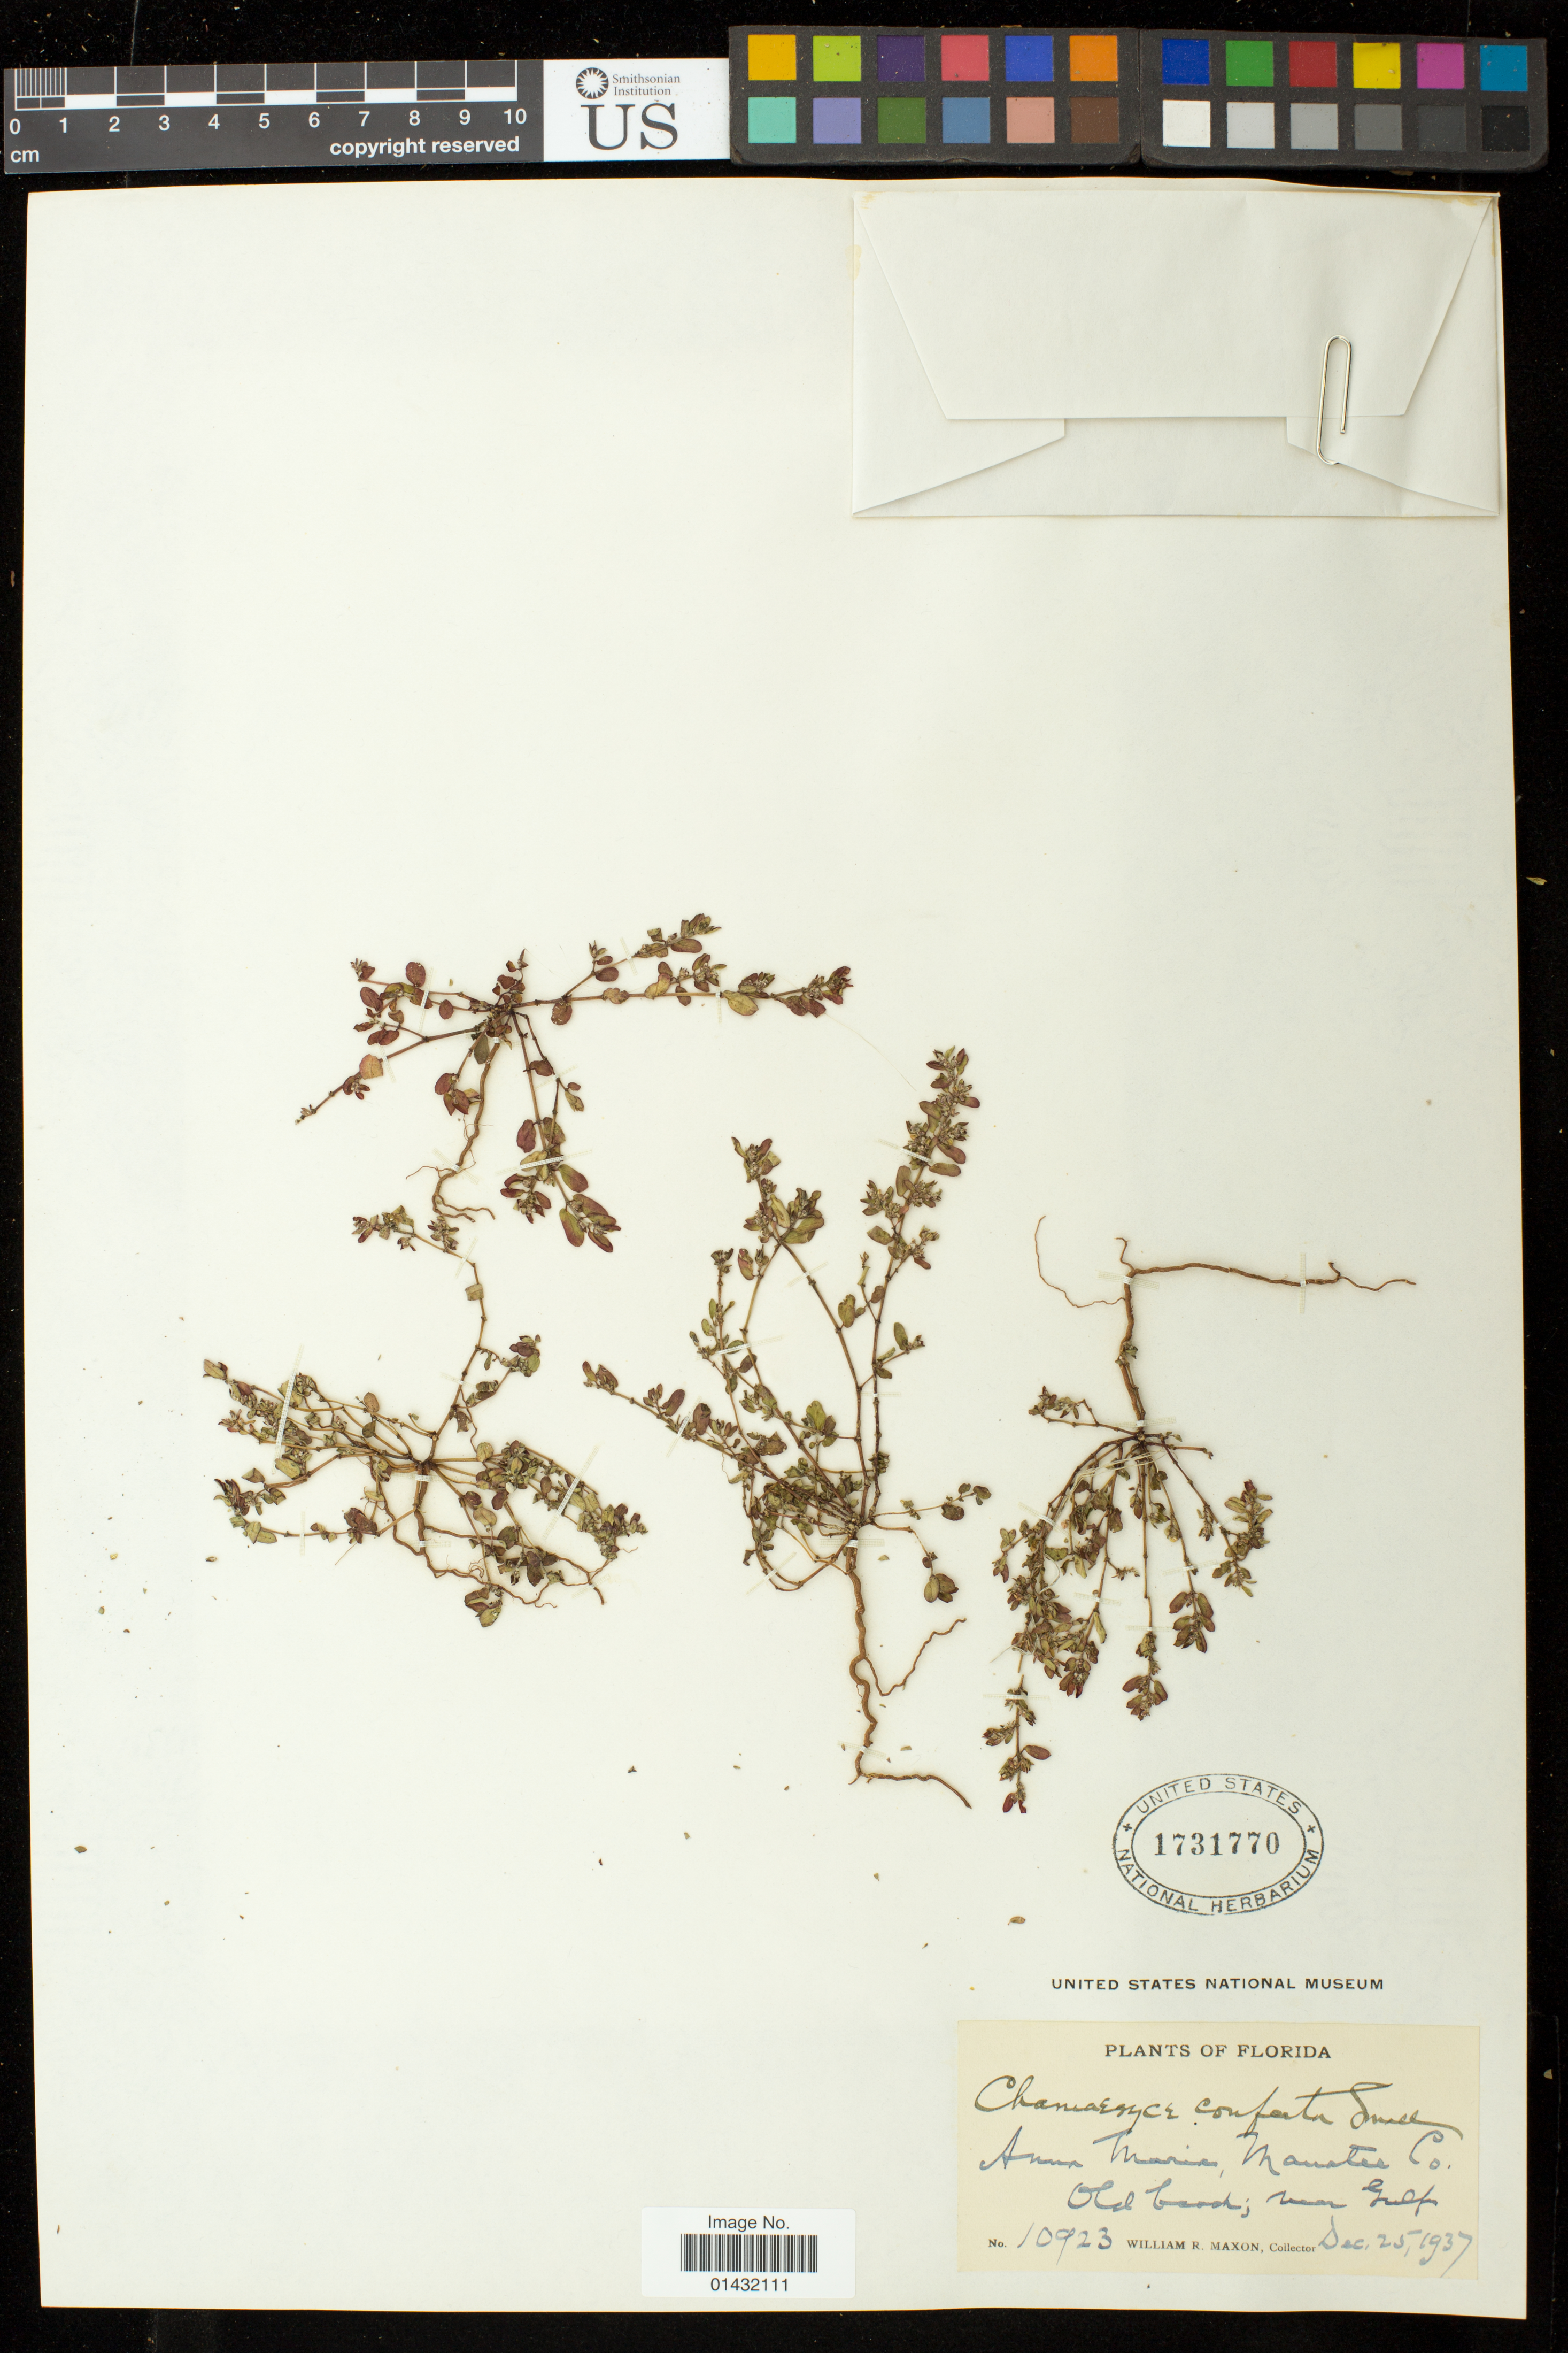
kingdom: Plantae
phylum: Tracheophyta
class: Magnoliopsida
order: Malpighiales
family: Euphorbiaceae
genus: Euphorbia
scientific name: Euphorbia conferta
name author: (Small) Oudejans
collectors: W. R. Maxon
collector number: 10923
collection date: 1937-12-25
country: United States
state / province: Florida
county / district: Manatee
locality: Anna Maria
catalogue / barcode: US 1731770